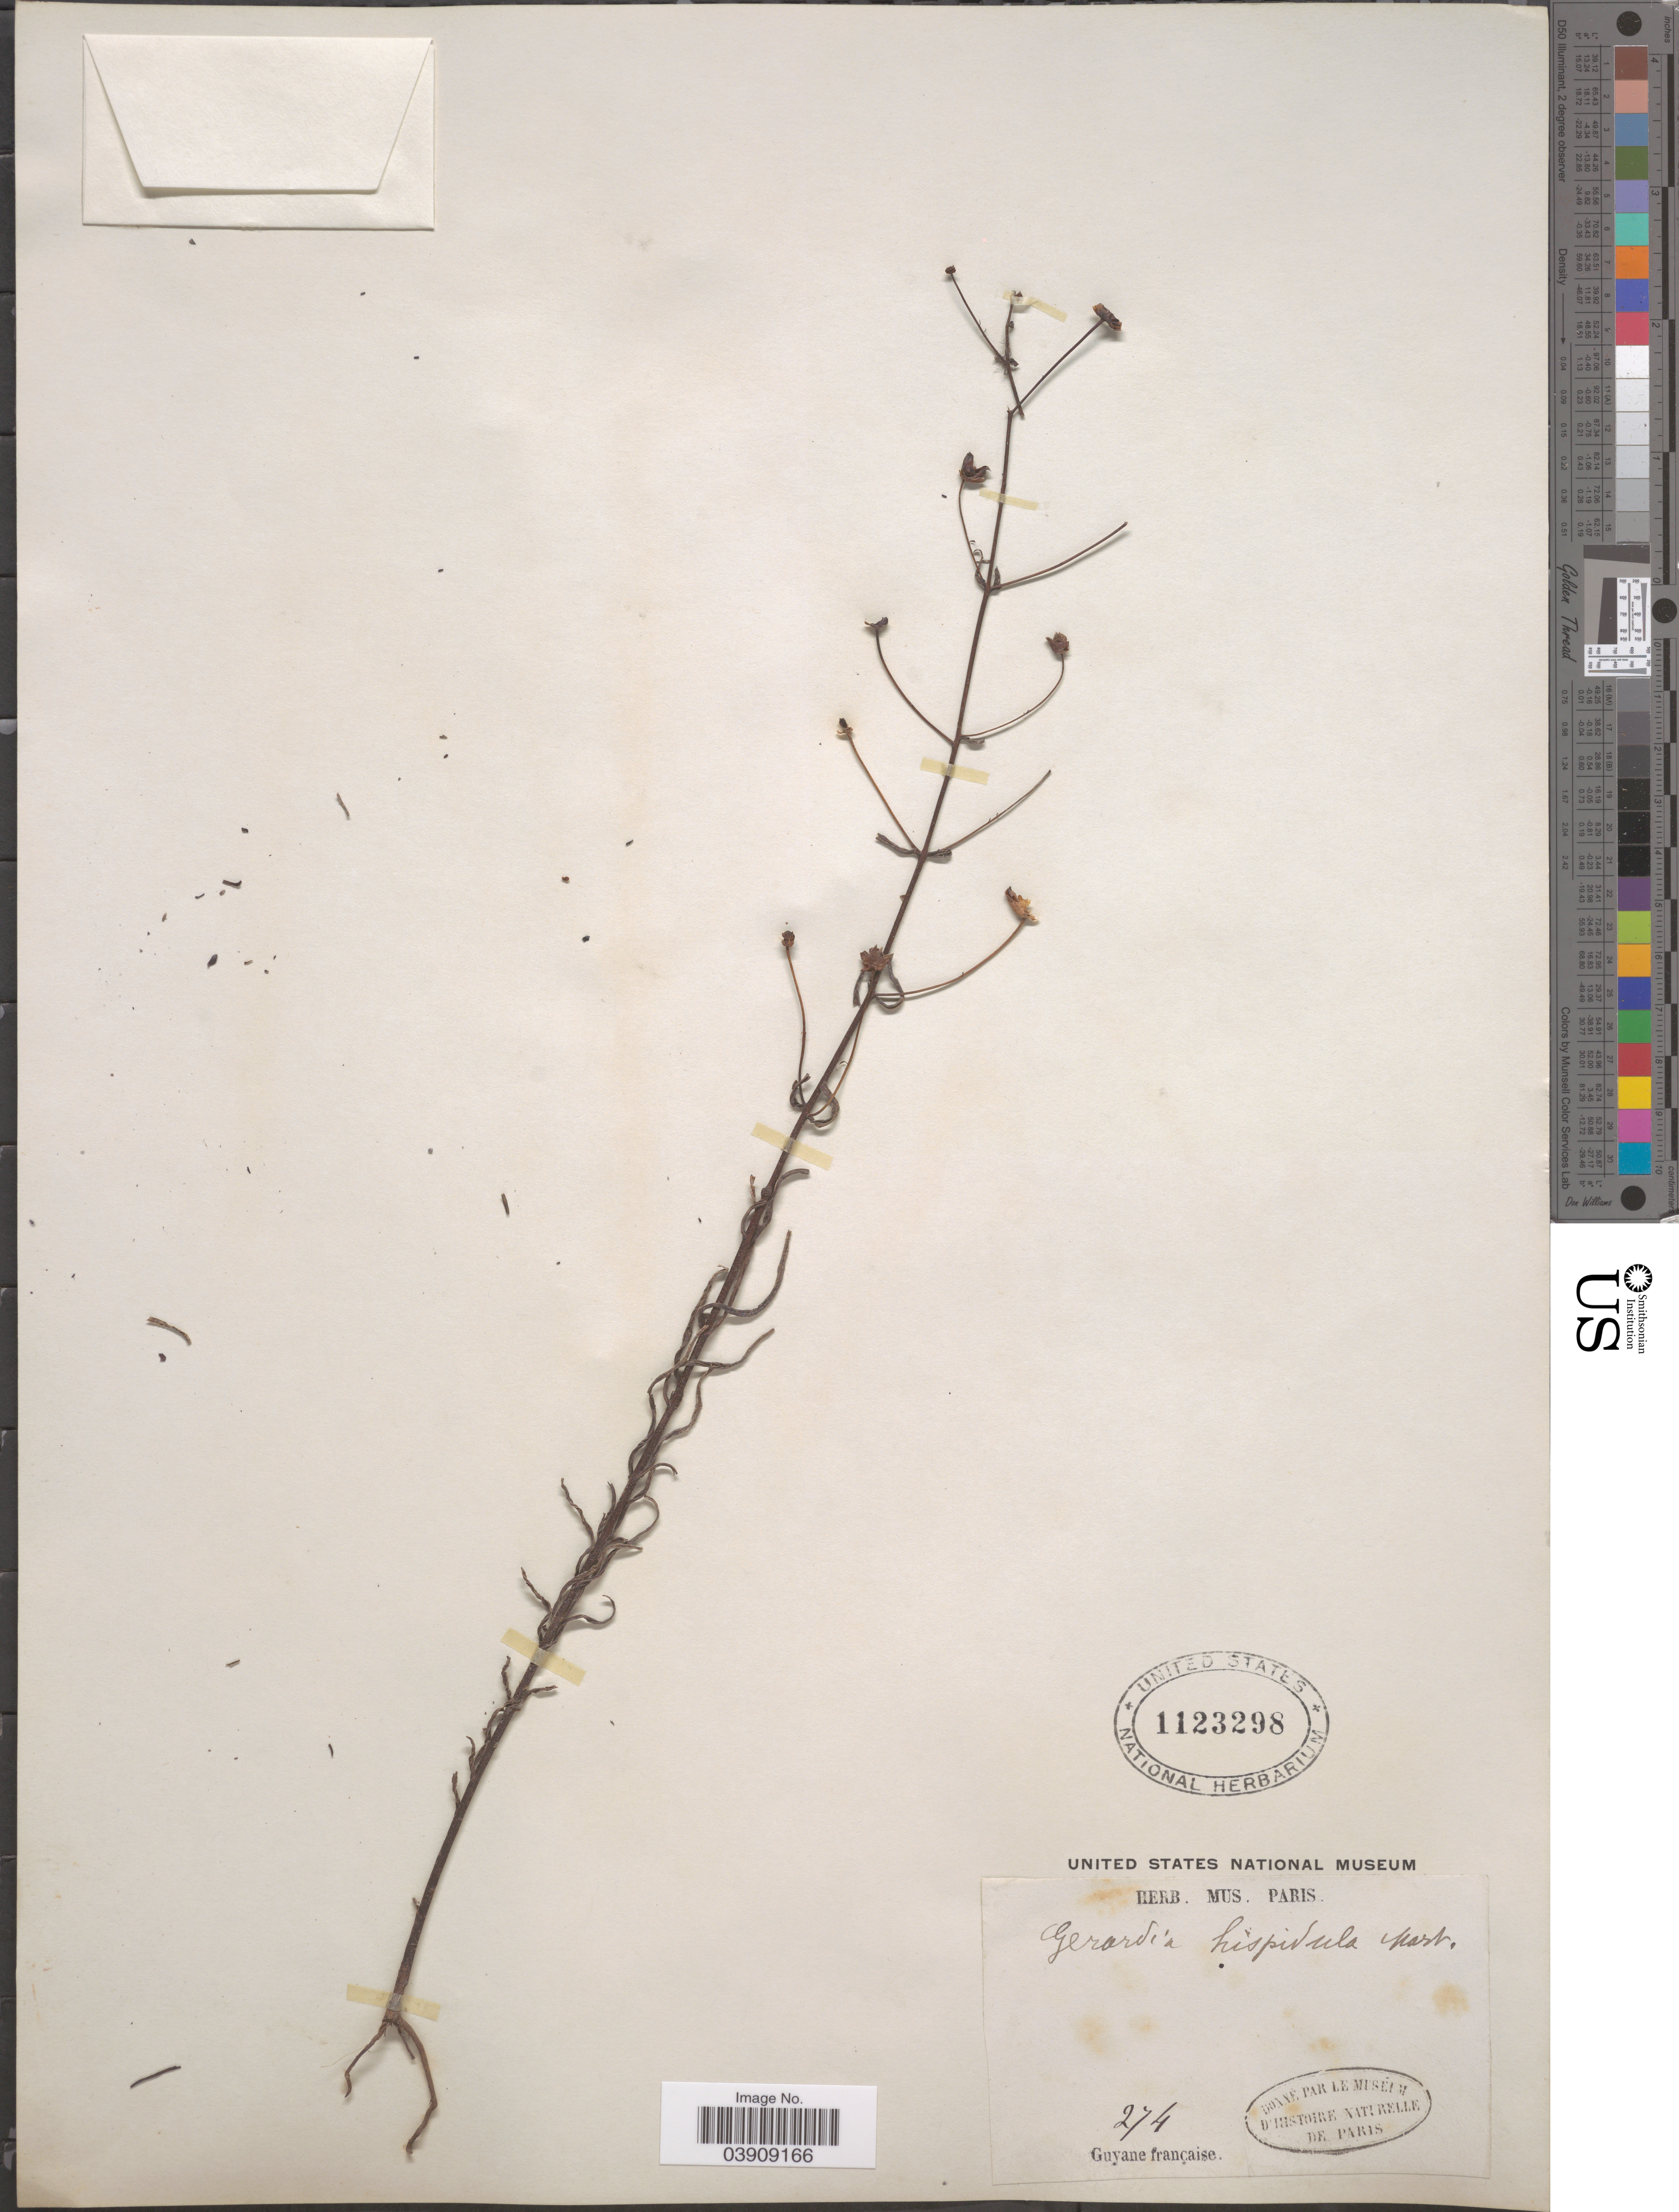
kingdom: Plantae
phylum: Tracheophyta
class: Magnoliopsida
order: Lamiales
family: Orobanchaceae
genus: Anisantherina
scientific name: Anisantherina hispidula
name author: (Mart.) Pennell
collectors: ex herb. Mus. Paris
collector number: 274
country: French Guiana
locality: Guyane française.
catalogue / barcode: US 1123298